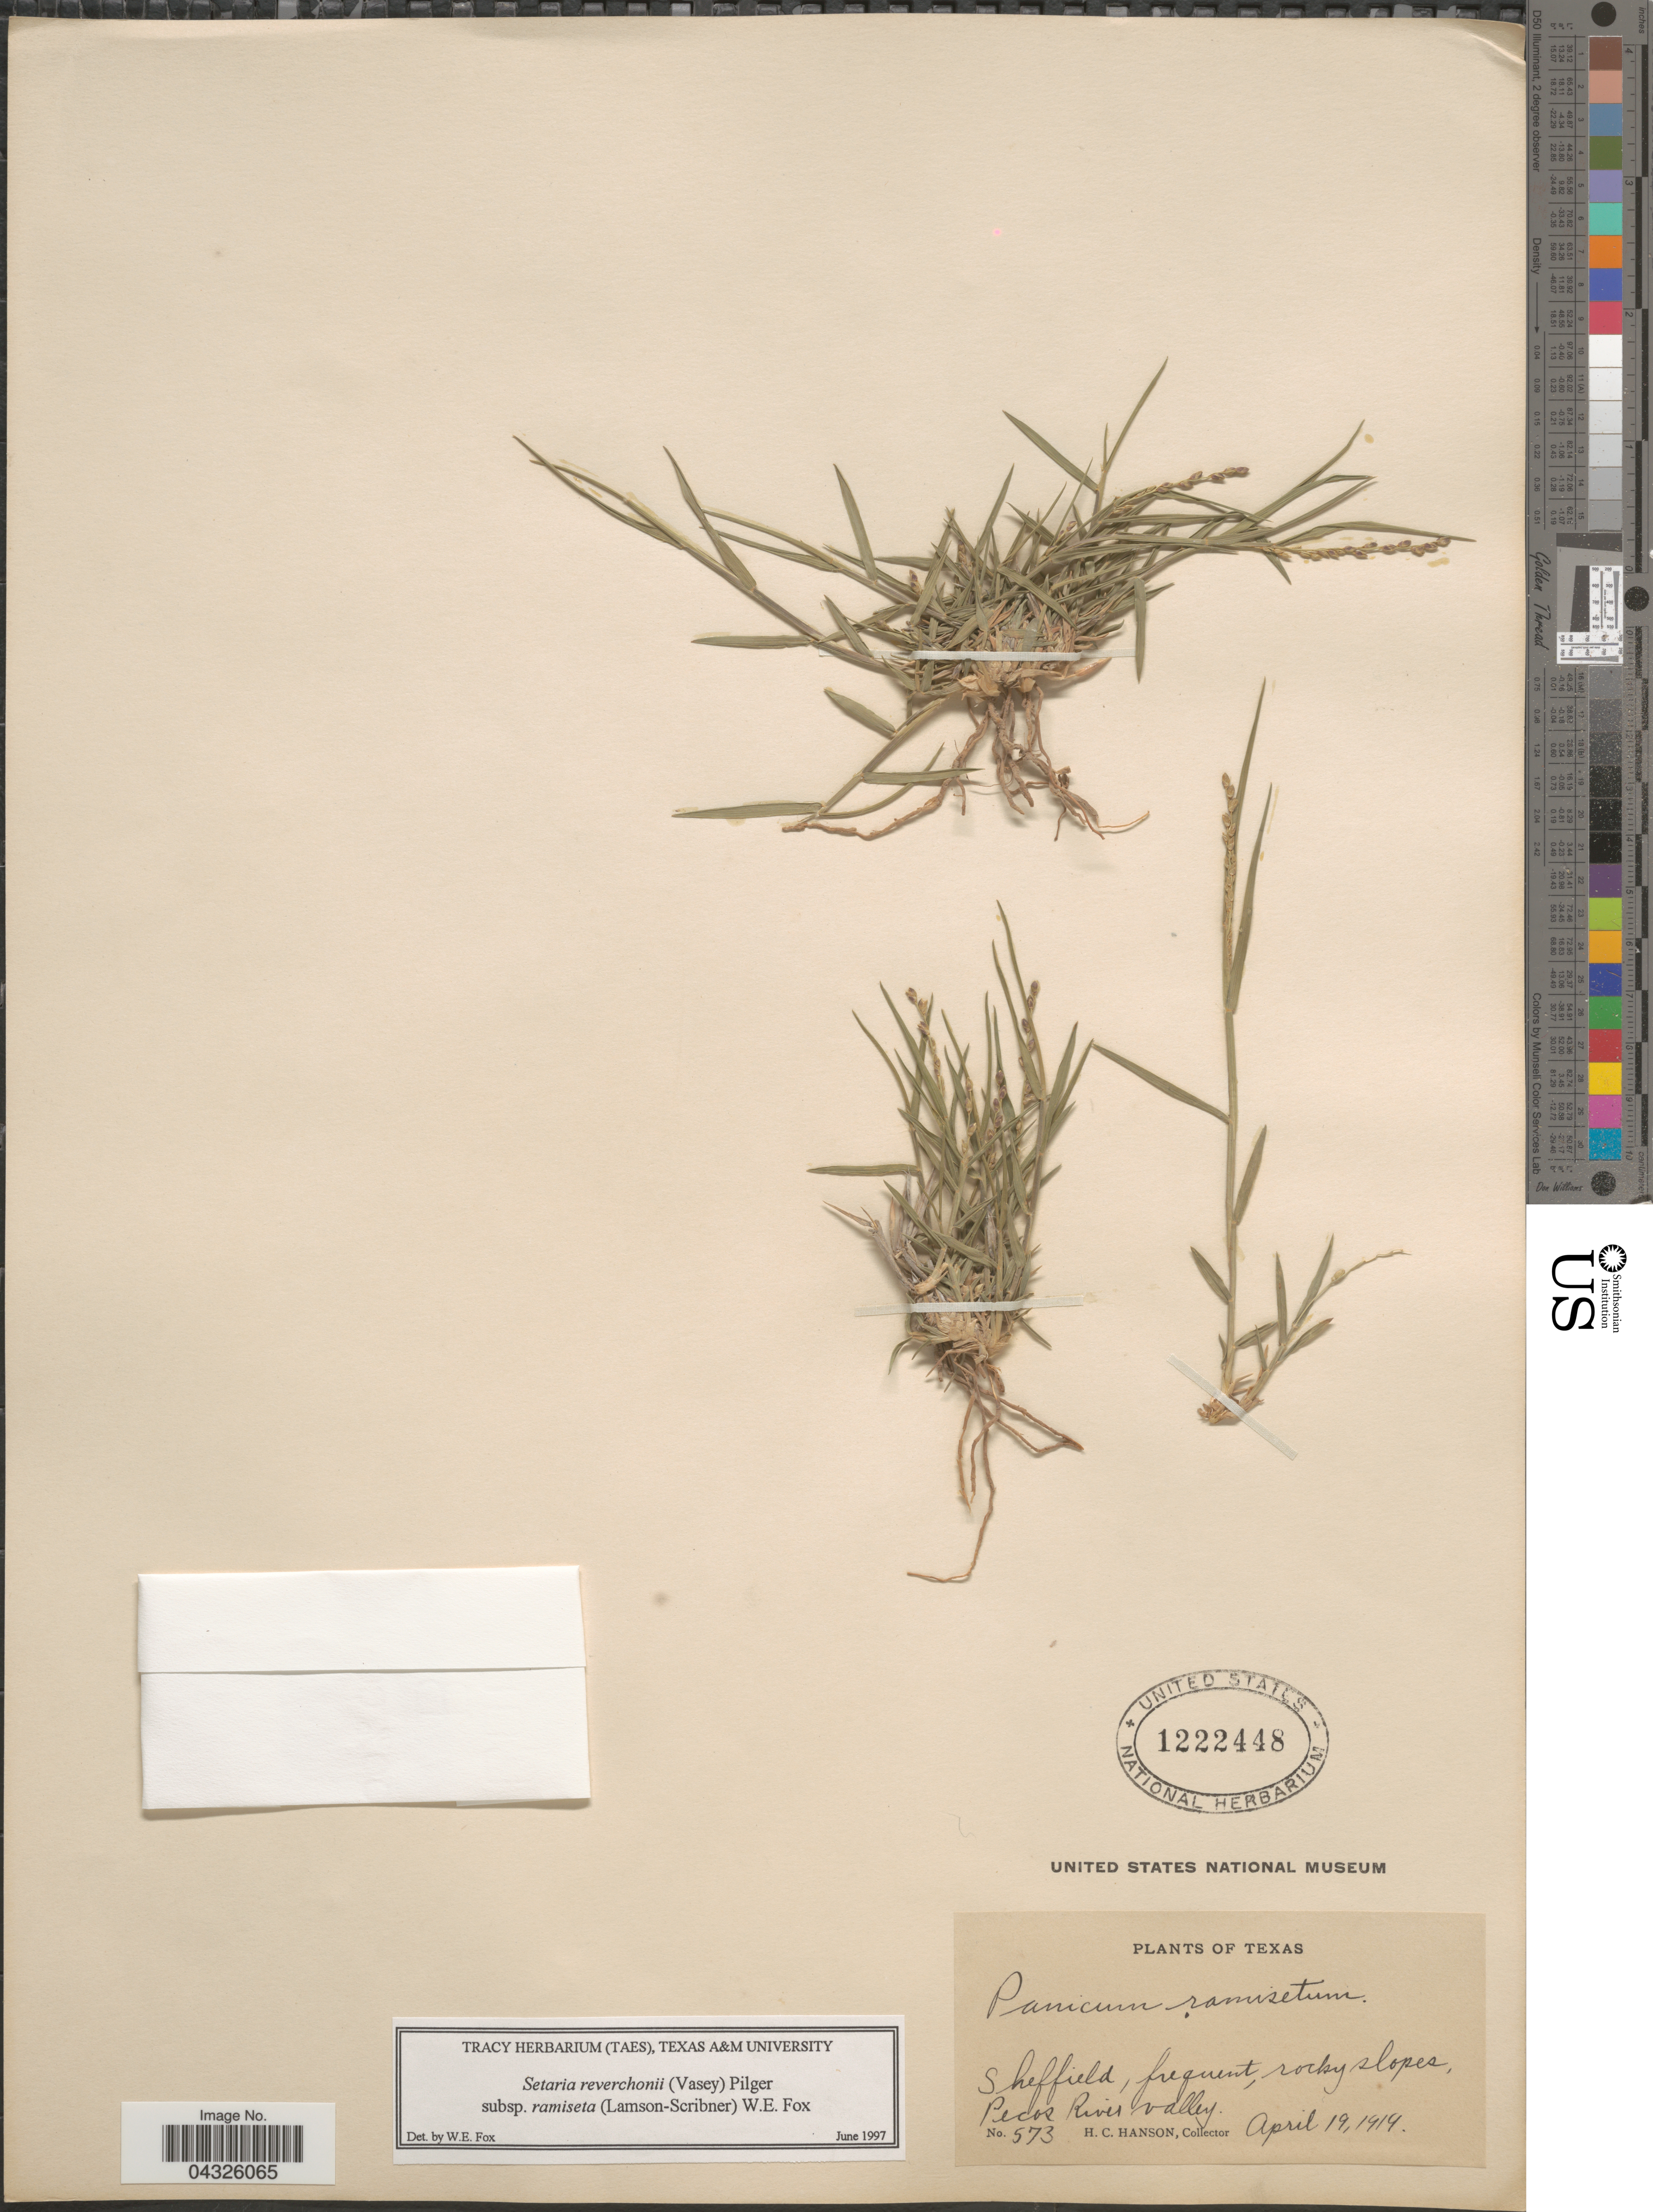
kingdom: Plantae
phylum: Tracheophyta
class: Liliopsida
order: Poales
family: Poaceae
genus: Setaria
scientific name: Setaria reverchonii subsp. ramiseta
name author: (Scribn.) W.E. Fox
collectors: H. Hanson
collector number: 573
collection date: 1919-04-19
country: United States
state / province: Texas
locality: Sheffield, frequent, rocky slopes, Pecos River valley.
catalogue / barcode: US 1222448